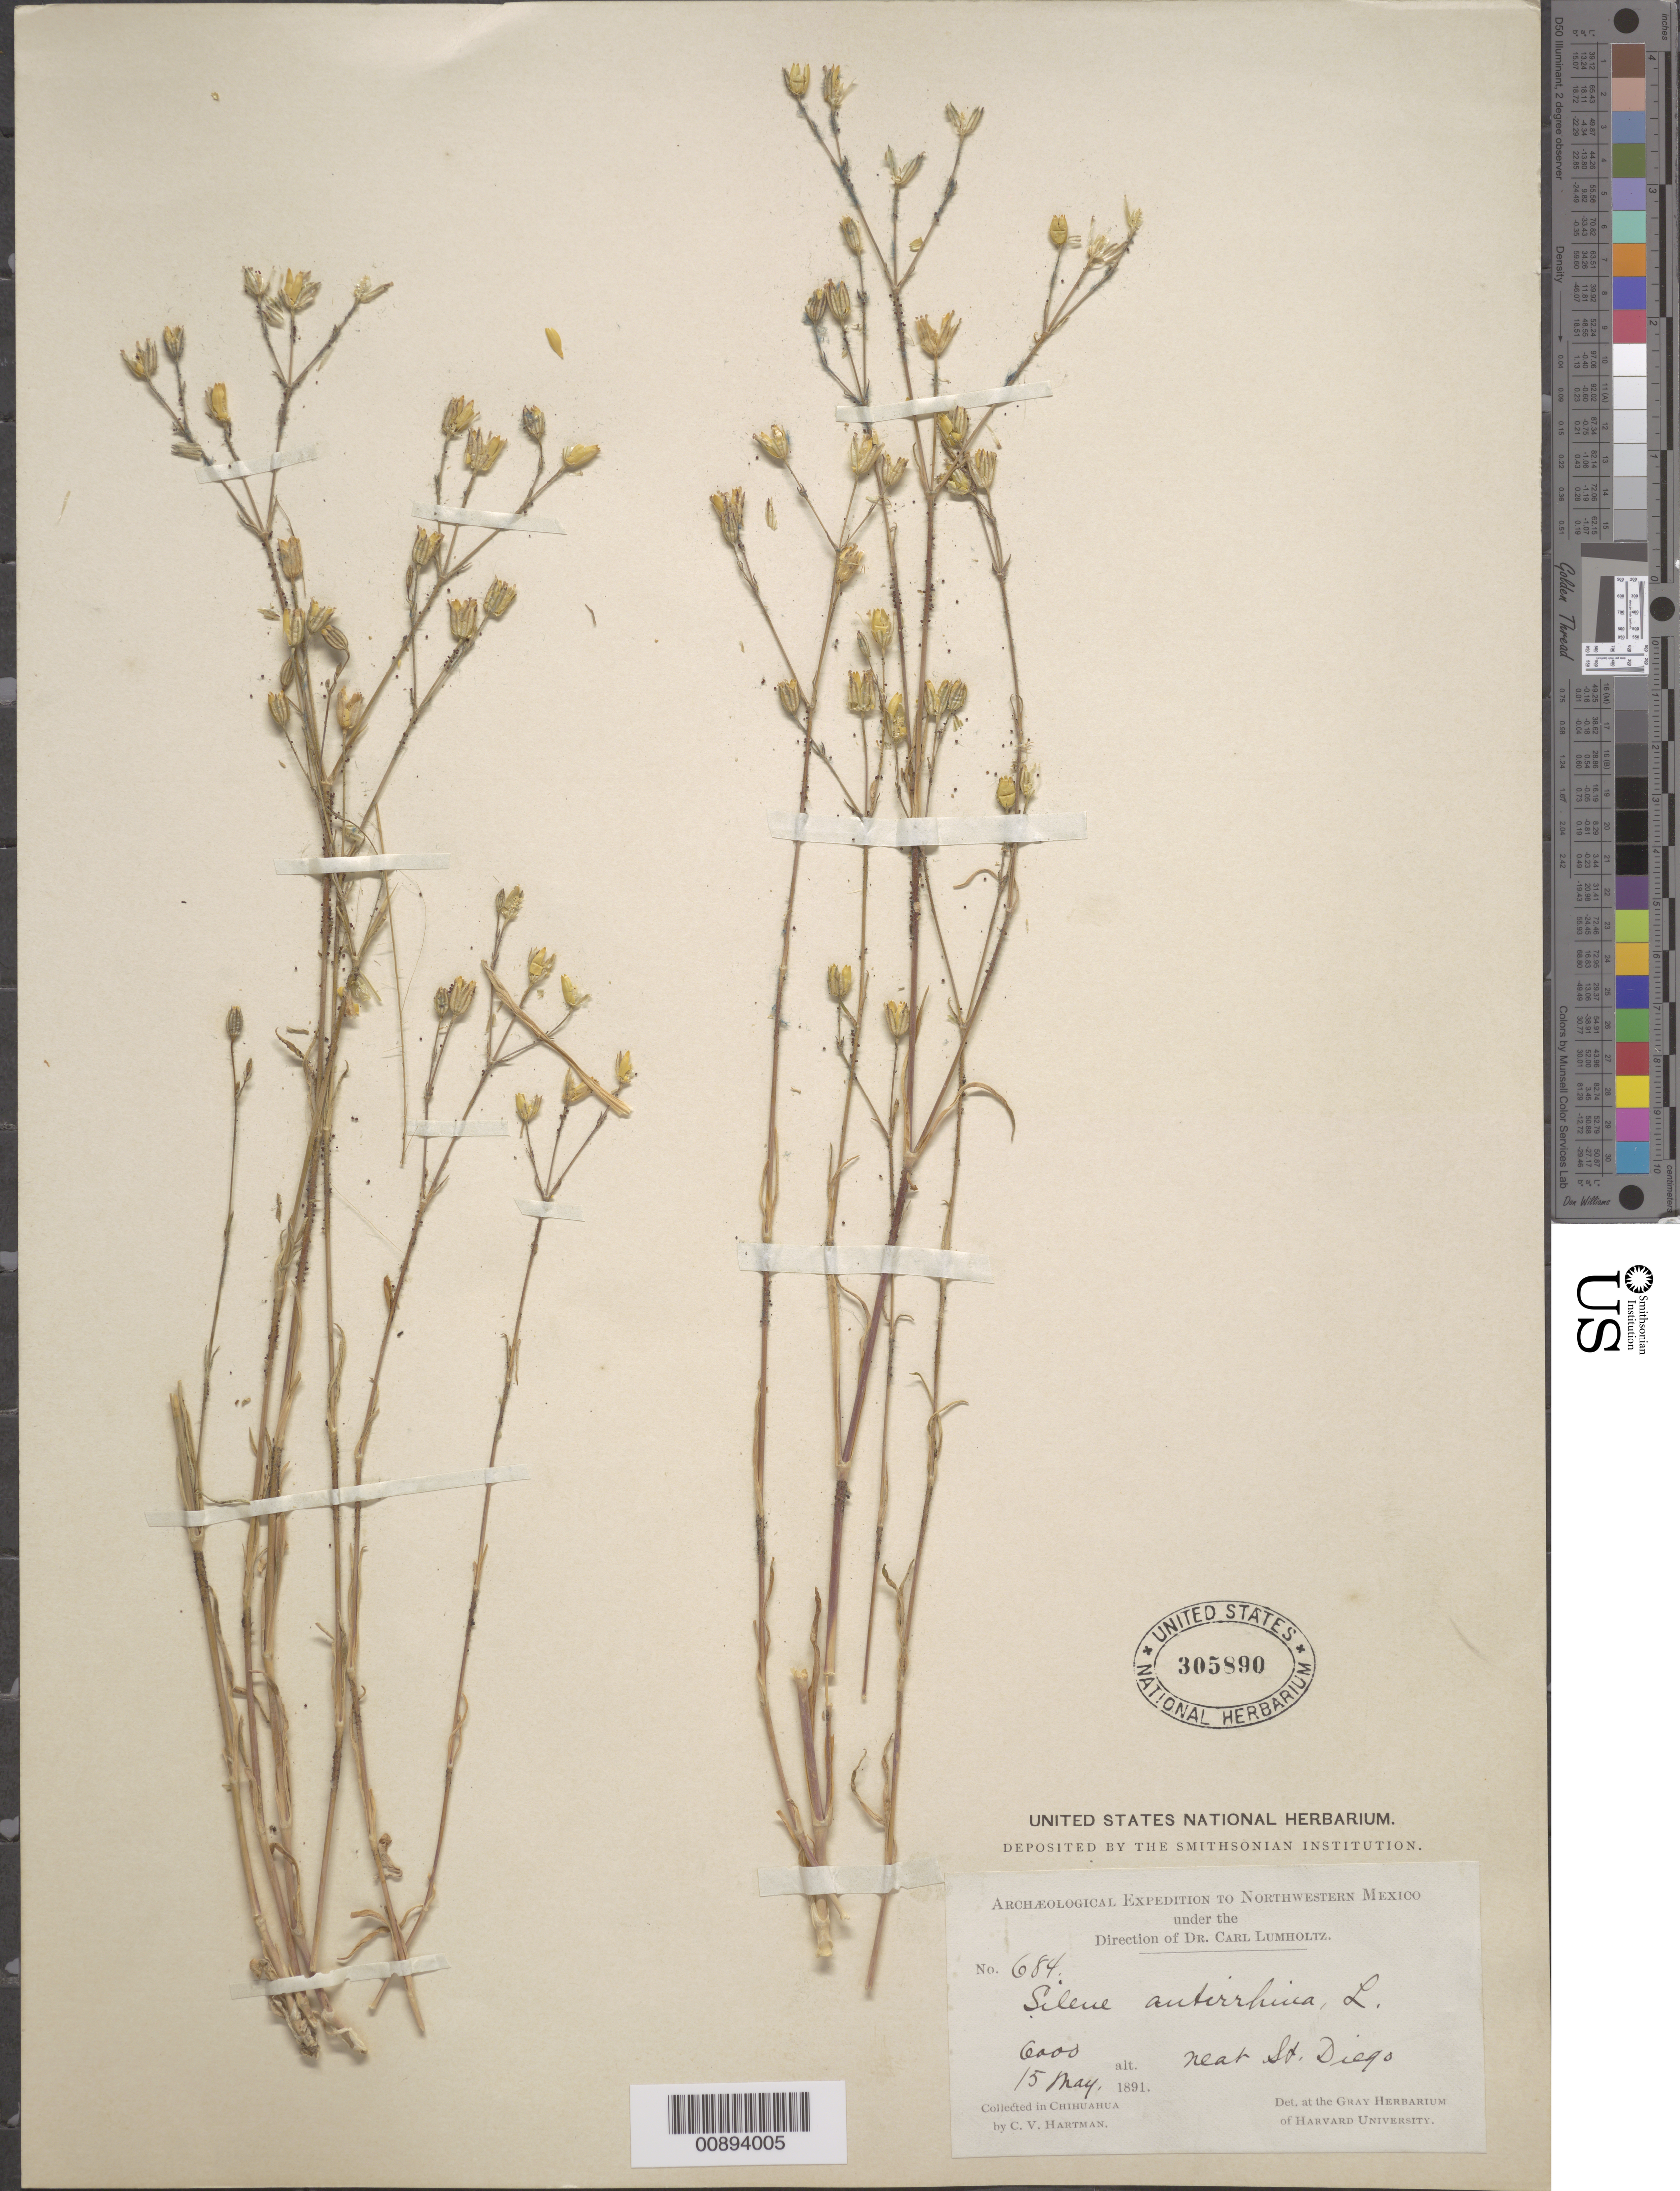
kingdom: Plantae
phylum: Tracheophyta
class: Magnoliopsida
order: Caryophyllales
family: Caryophyllaceae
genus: Silene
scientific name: Silene antirrhina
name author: L.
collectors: C. V. Hartman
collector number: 684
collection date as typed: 15 May 1891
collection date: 1891-05-15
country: Mexico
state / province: Chihuahua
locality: Near St. Diego, Chihuahua.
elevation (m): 1829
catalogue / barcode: US 305890